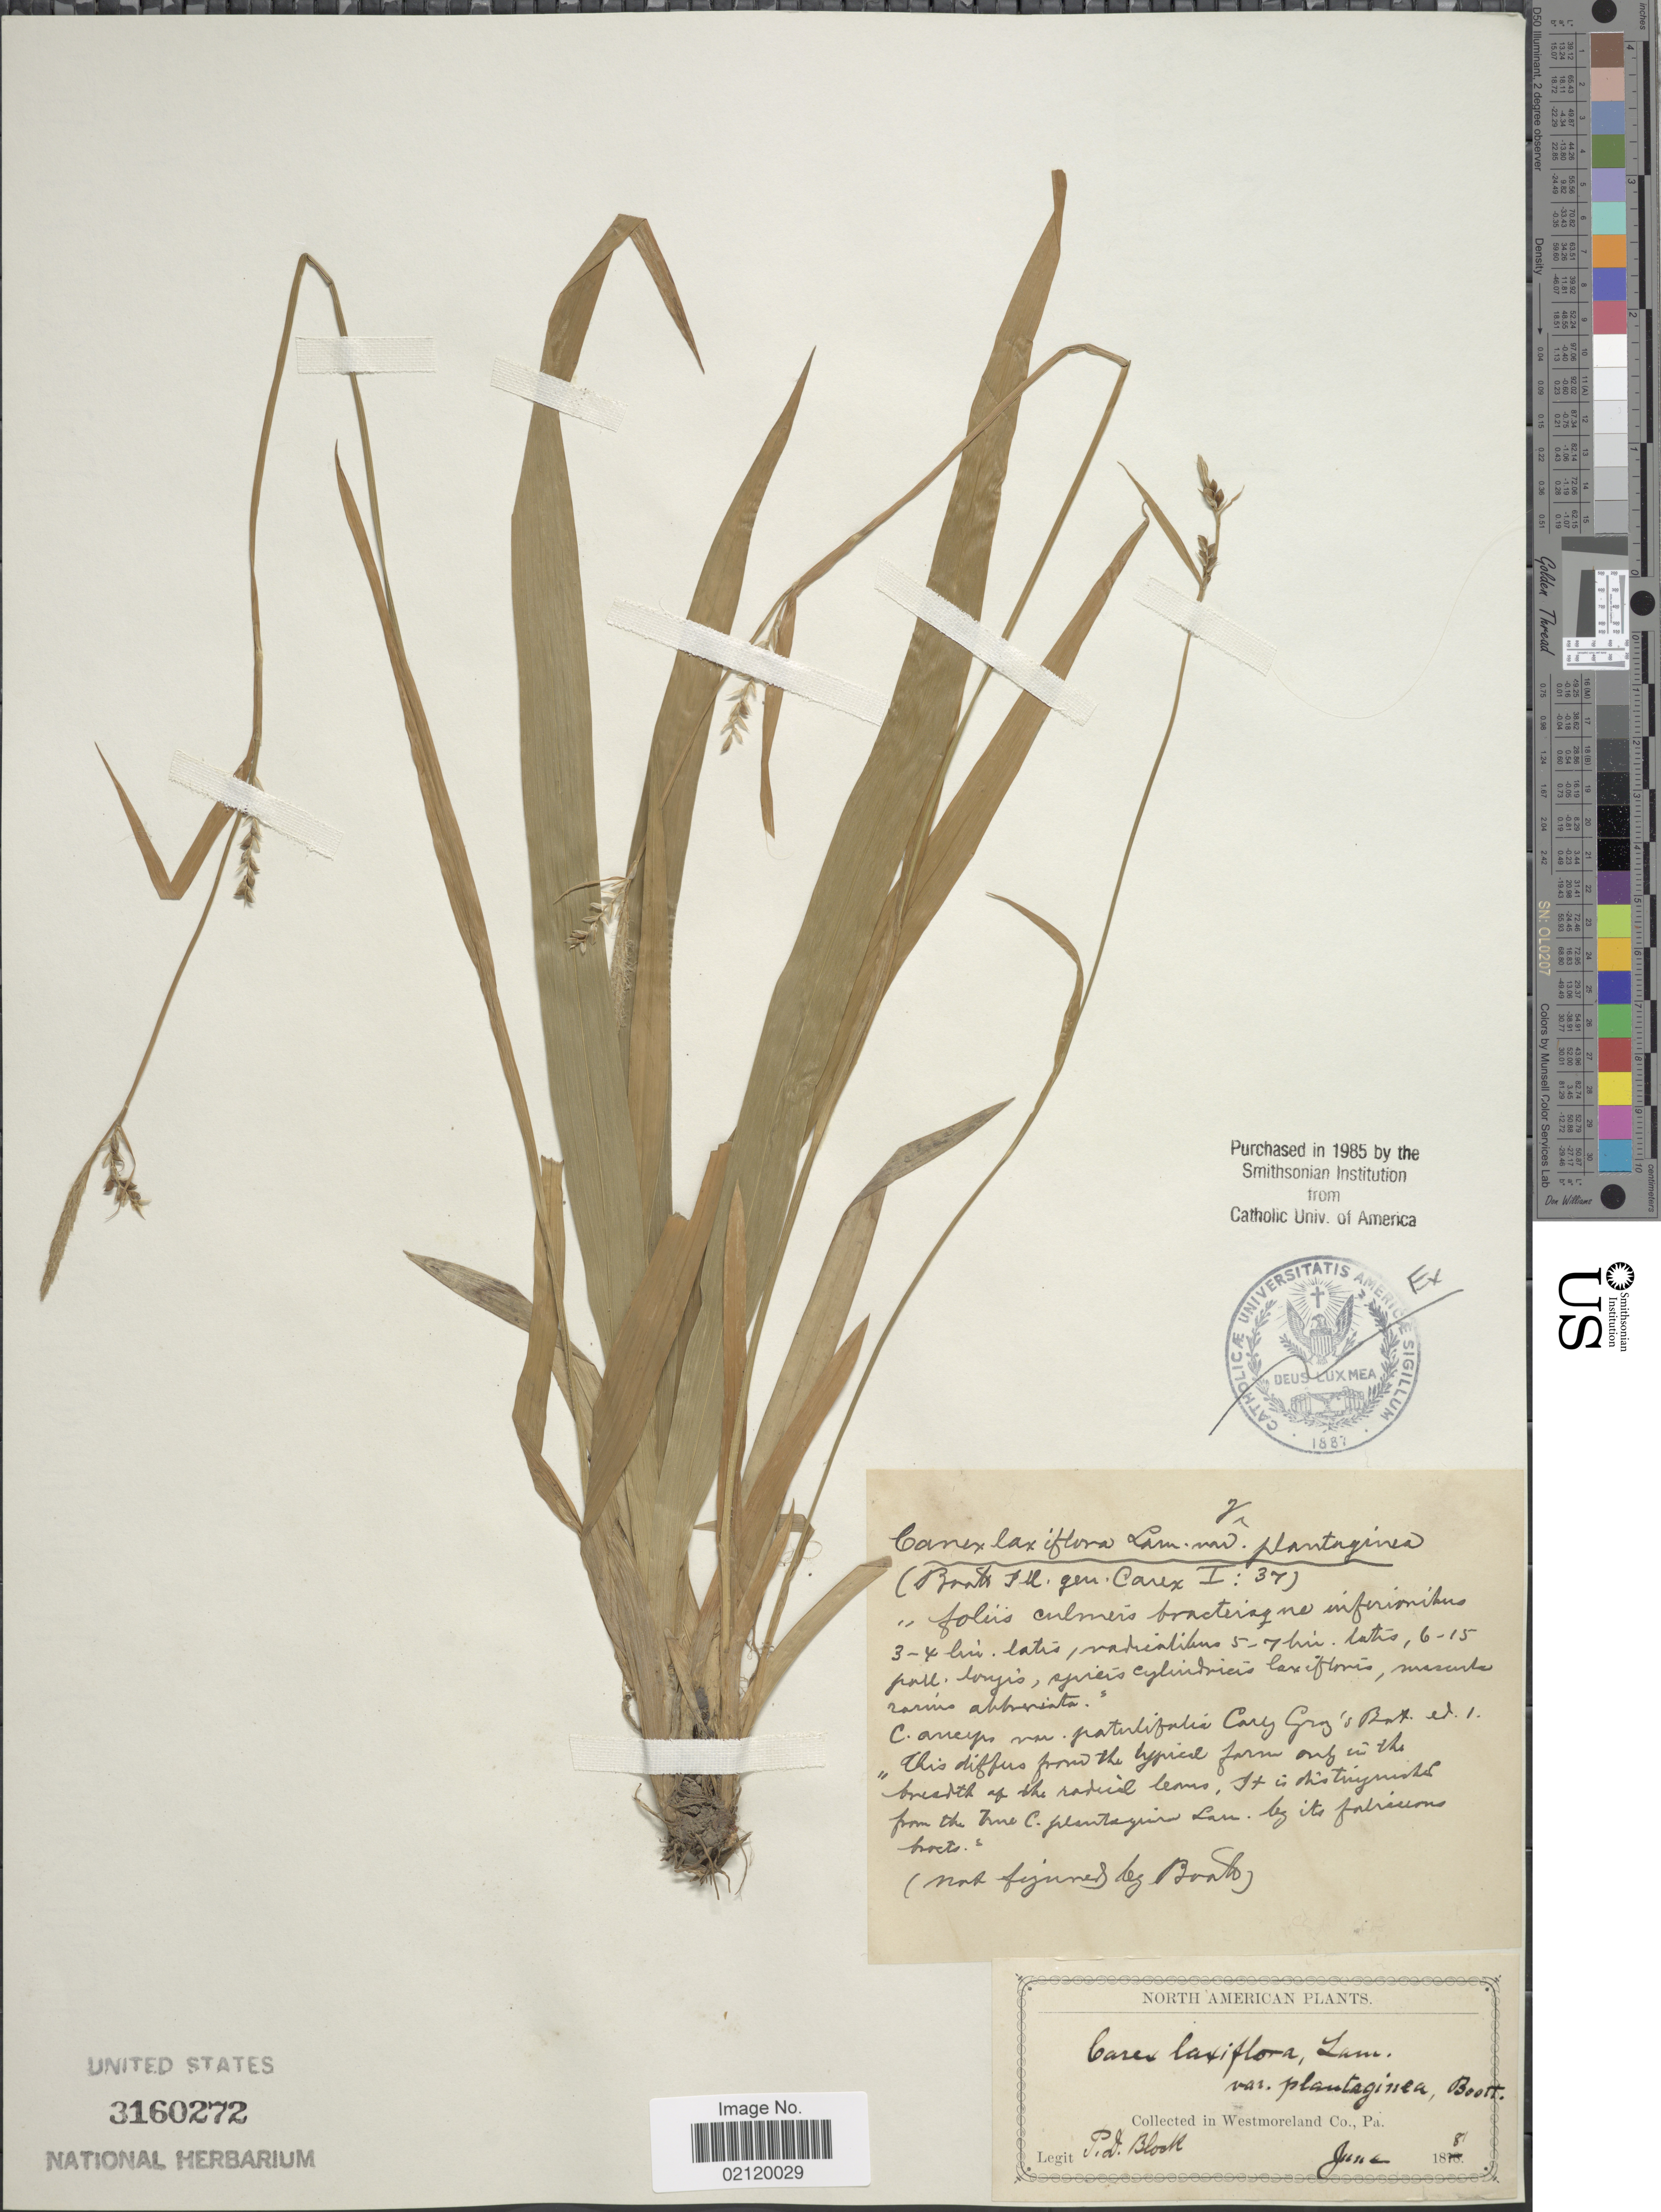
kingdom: Plantae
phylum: Tracheophyta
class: Liliopsida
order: Poales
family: Cyperaceae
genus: Carex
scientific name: Carex laxiflora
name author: Lam.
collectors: P. Block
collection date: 1881-06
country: United States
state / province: Pennsylvania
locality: Westmoreland Co., Pa.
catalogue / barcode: US 3160272